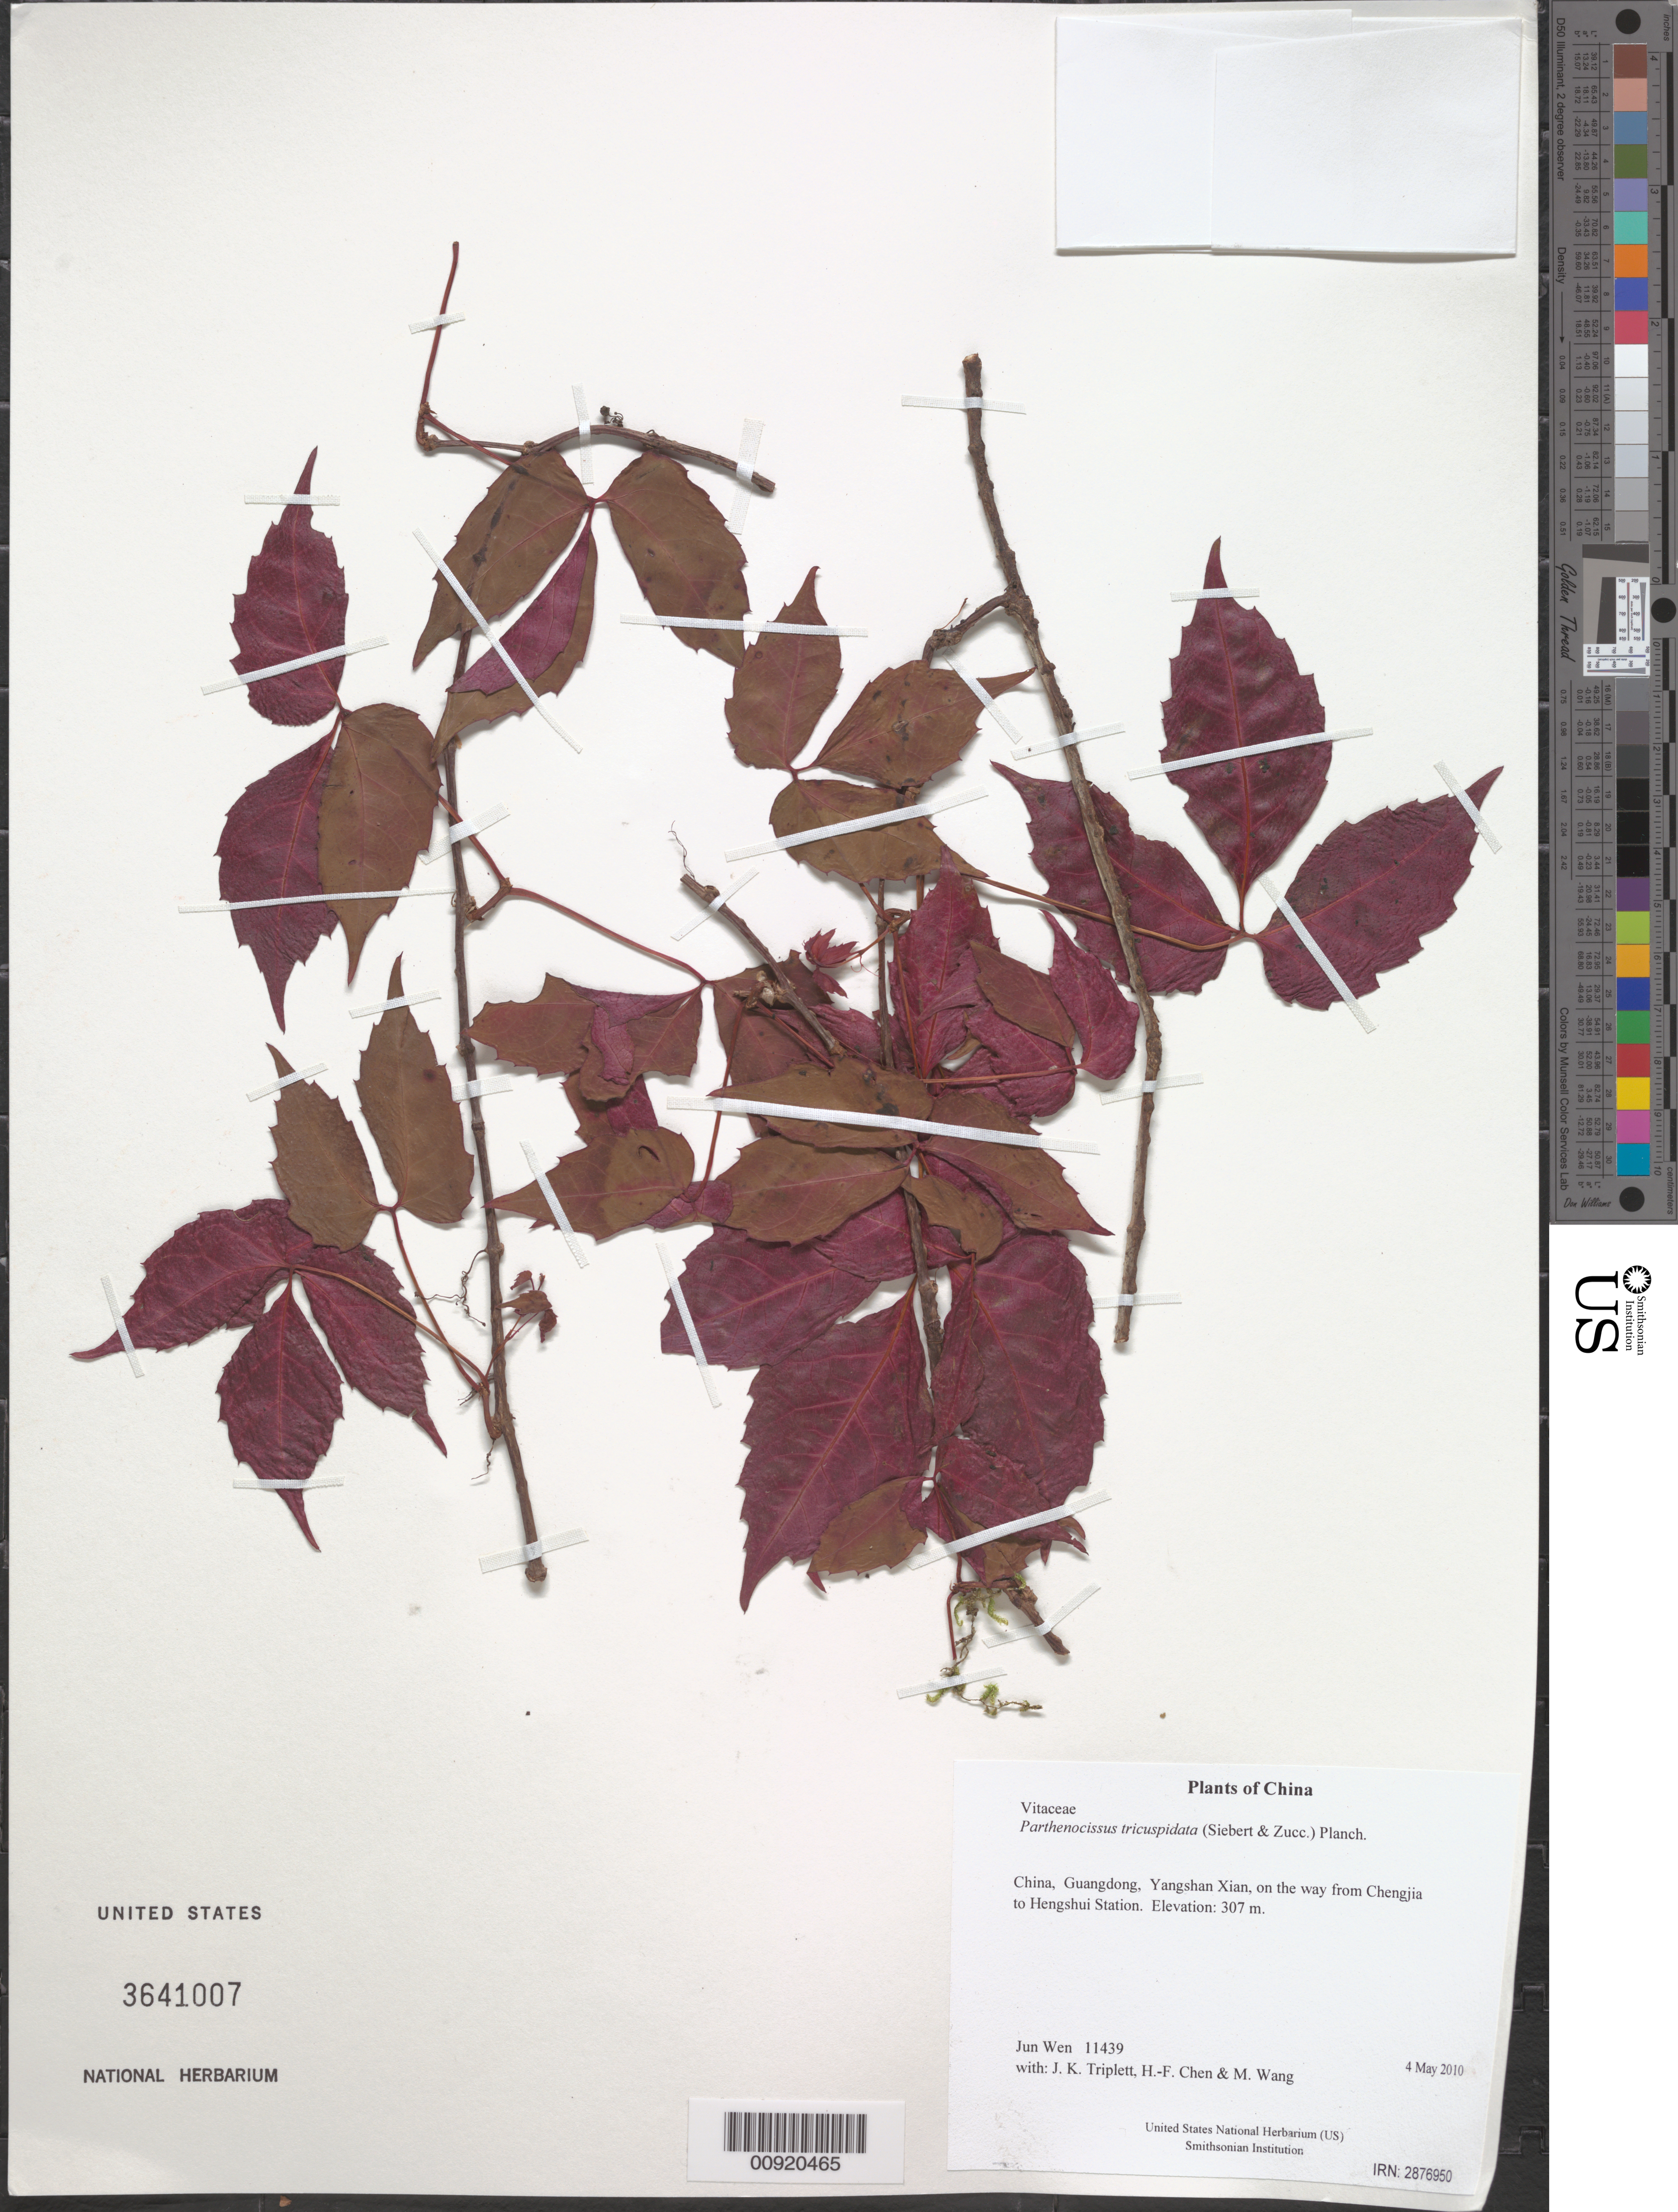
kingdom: Plantae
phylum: Tracheophyta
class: Magnoliopsida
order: Vitales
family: Vitaceae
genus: Parthenocissus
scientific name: Parthenocissus tricuspidata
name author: (Siebold & Zucc.) Planch.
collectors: J. Wen, J. K. Triplett, H.-F. Chen & M. Wang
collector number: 11439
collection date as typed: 4 May 2010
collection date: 2010-05-04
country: China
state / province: Guangdong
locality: Yangshan Xian, on the way from Chengjia to Hengshui Station.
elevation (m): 307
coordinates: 24 50.674 N, 112 52.418 E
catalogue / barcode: US 3641007